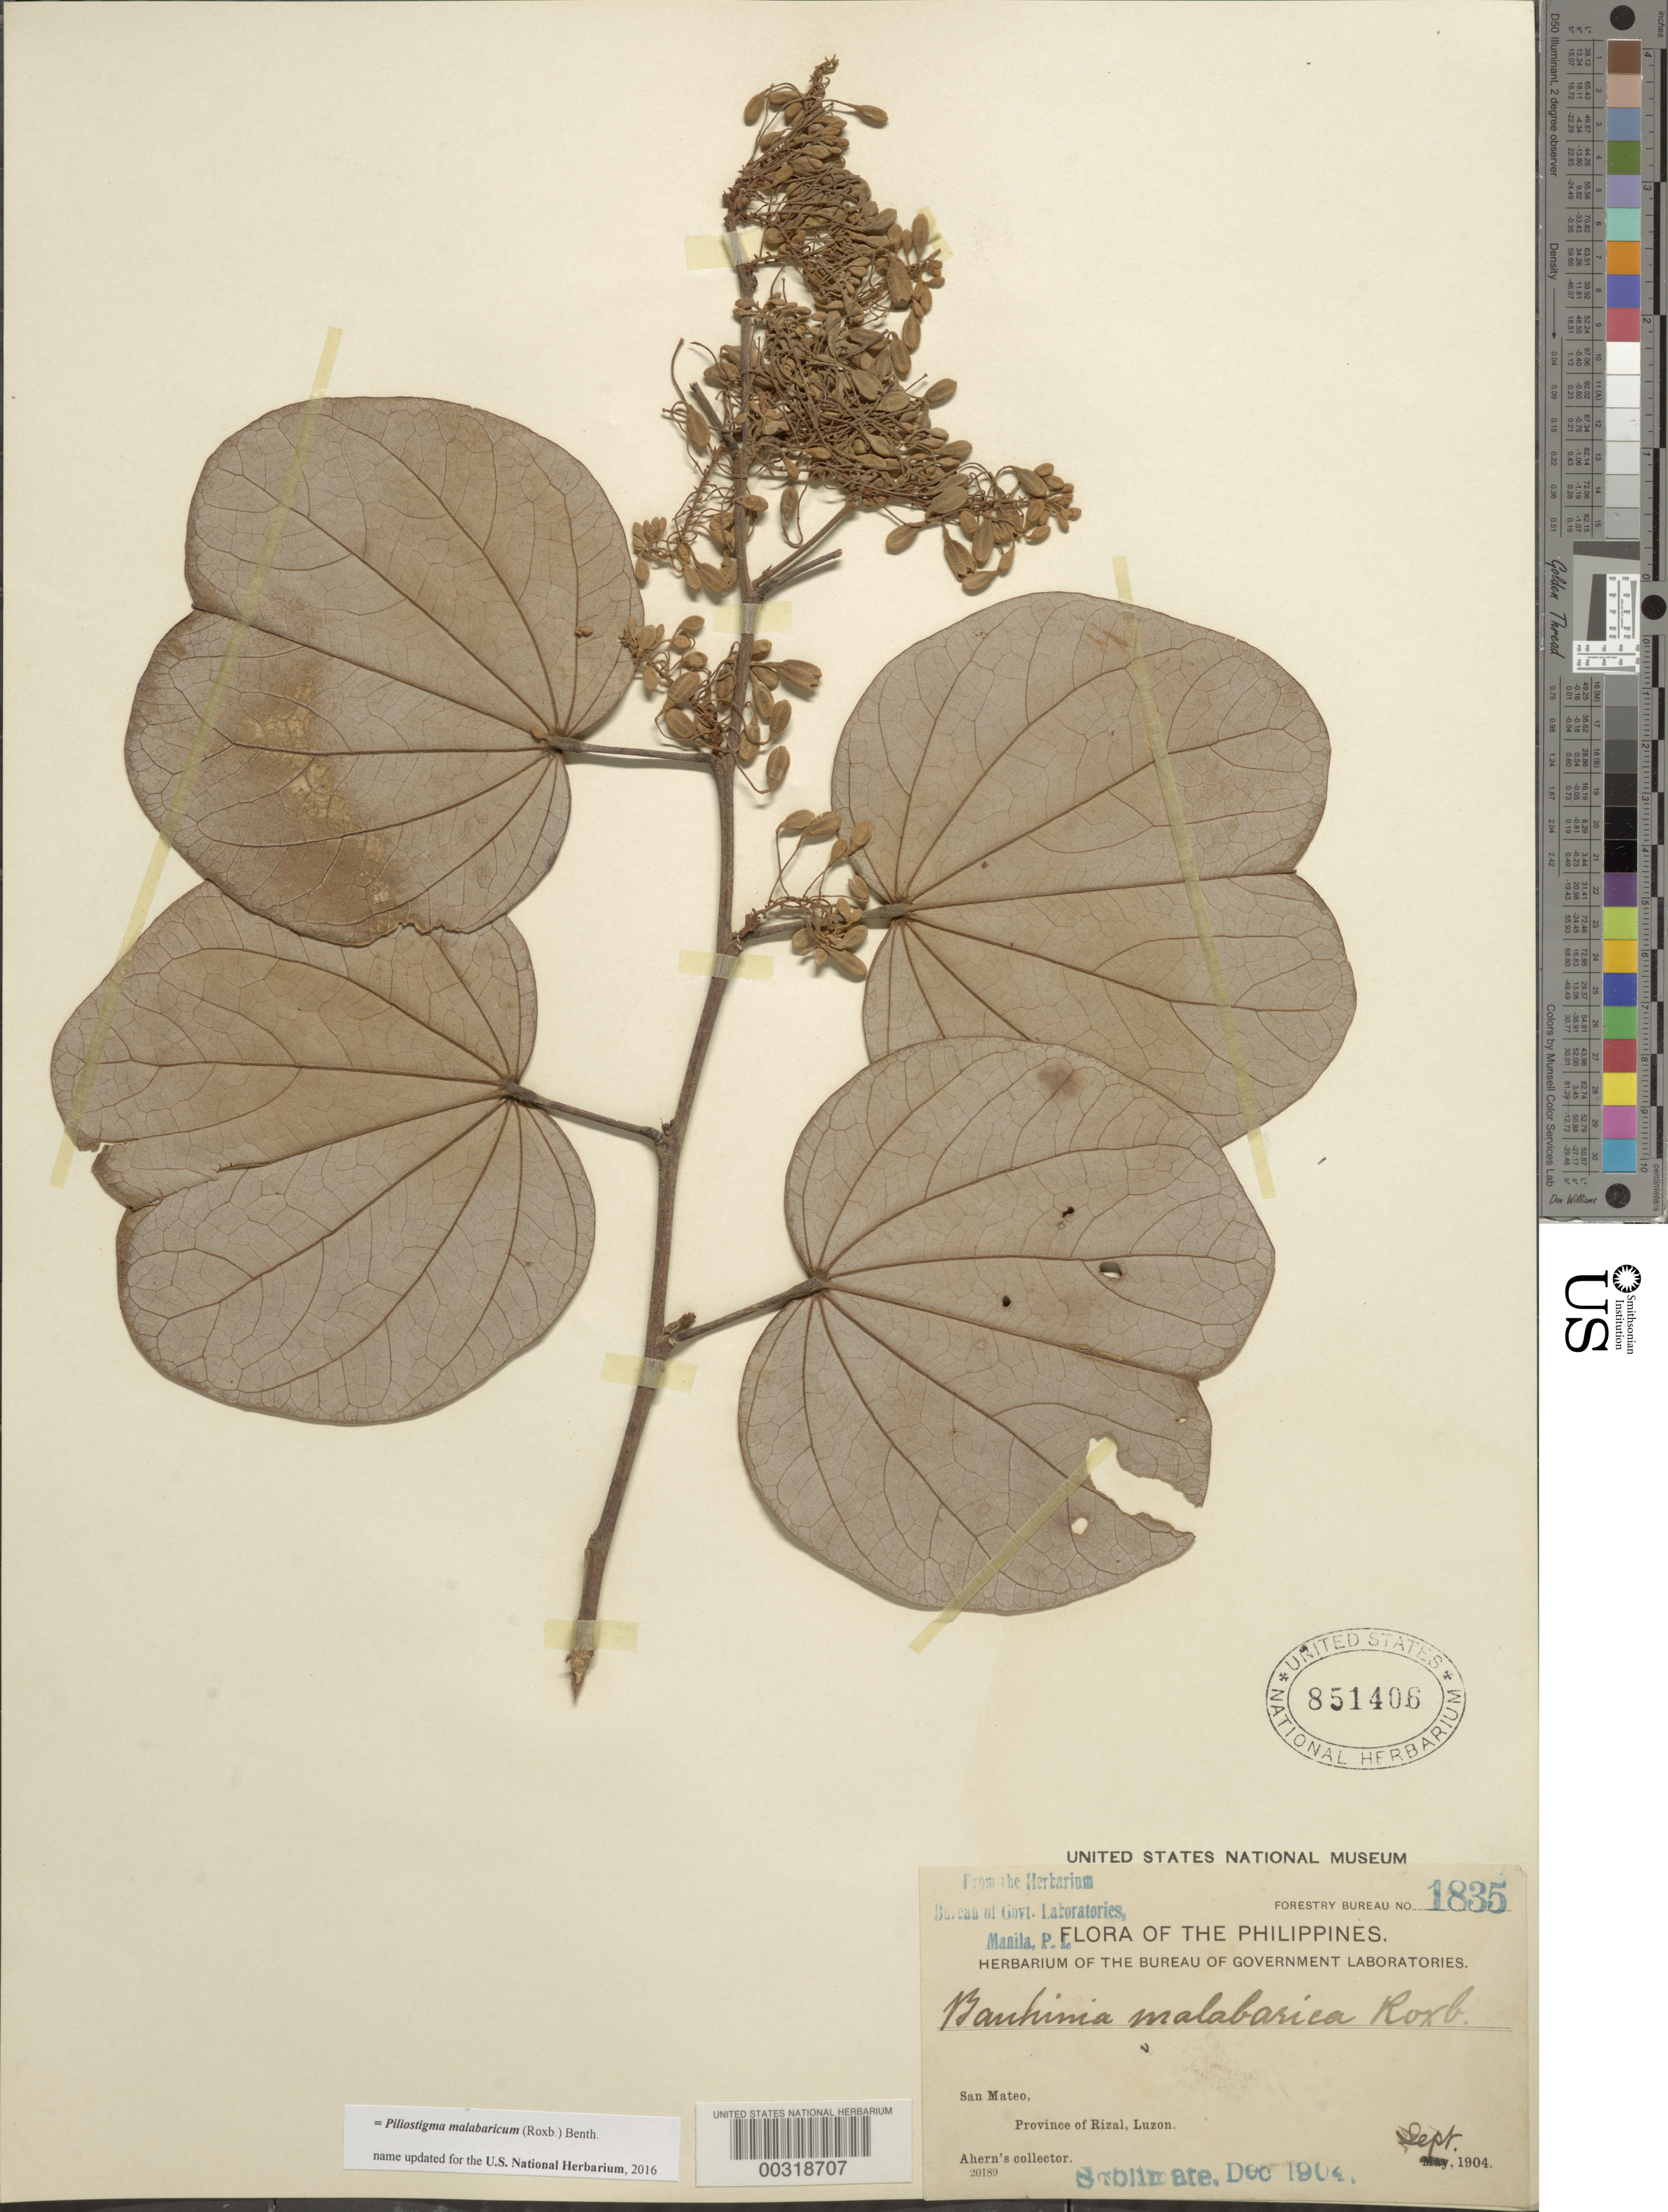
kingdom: Plantae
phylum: Tracheophyta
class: Magnoliopsida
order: Fabales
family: Fabaceae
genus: Piliostigma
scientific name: Piliostigma malabaricum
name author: (Roxb.) Benth.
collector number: Forestry Bureau No. 1835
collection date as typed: Sep 1904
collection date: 1904-09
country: Philippines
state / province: Calabarzon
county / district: Rizal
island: Luzon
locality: San mateo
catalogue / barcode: US 851406